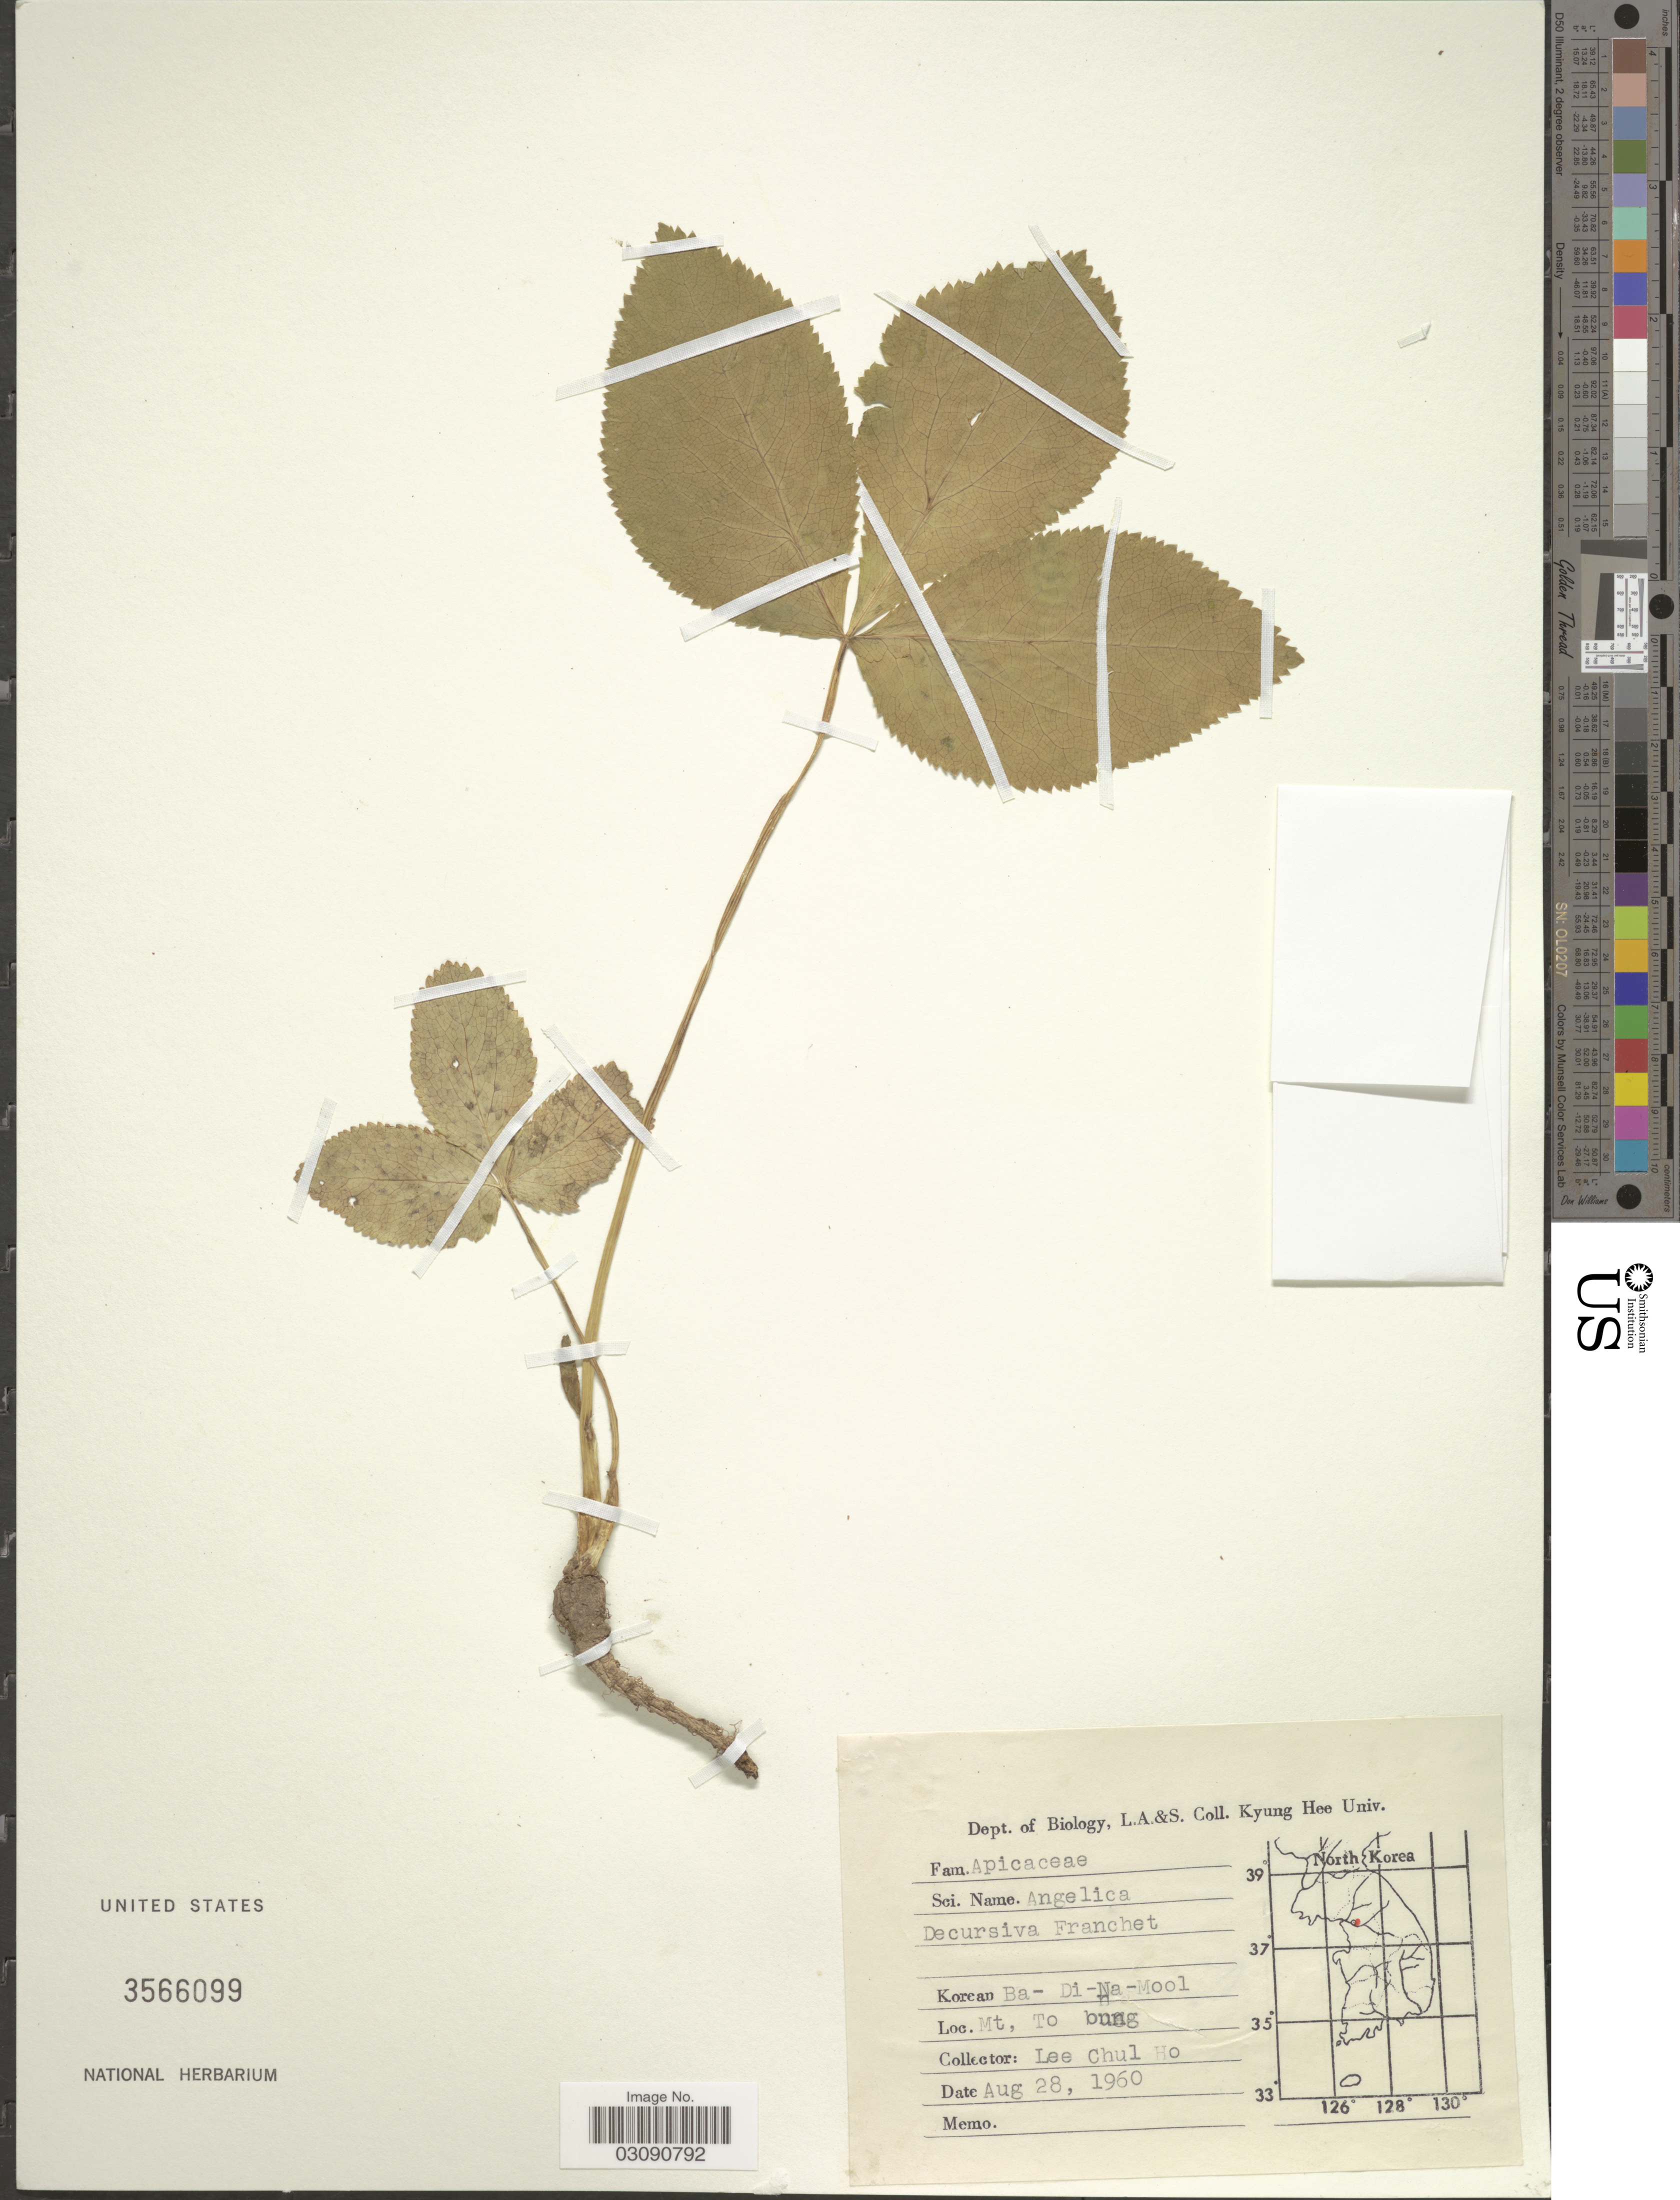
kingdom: Plantae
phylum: Tracheophyta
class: Magnoliopsida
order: Apiales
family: Apiaceae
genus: Angelica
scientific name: Angelica decursiva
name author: (Miq.) Franch. & Sav.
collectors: Lee Chul Ho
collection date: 1960-08-28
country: South Korea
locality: Mt. To bung.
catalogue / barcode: US 3566099